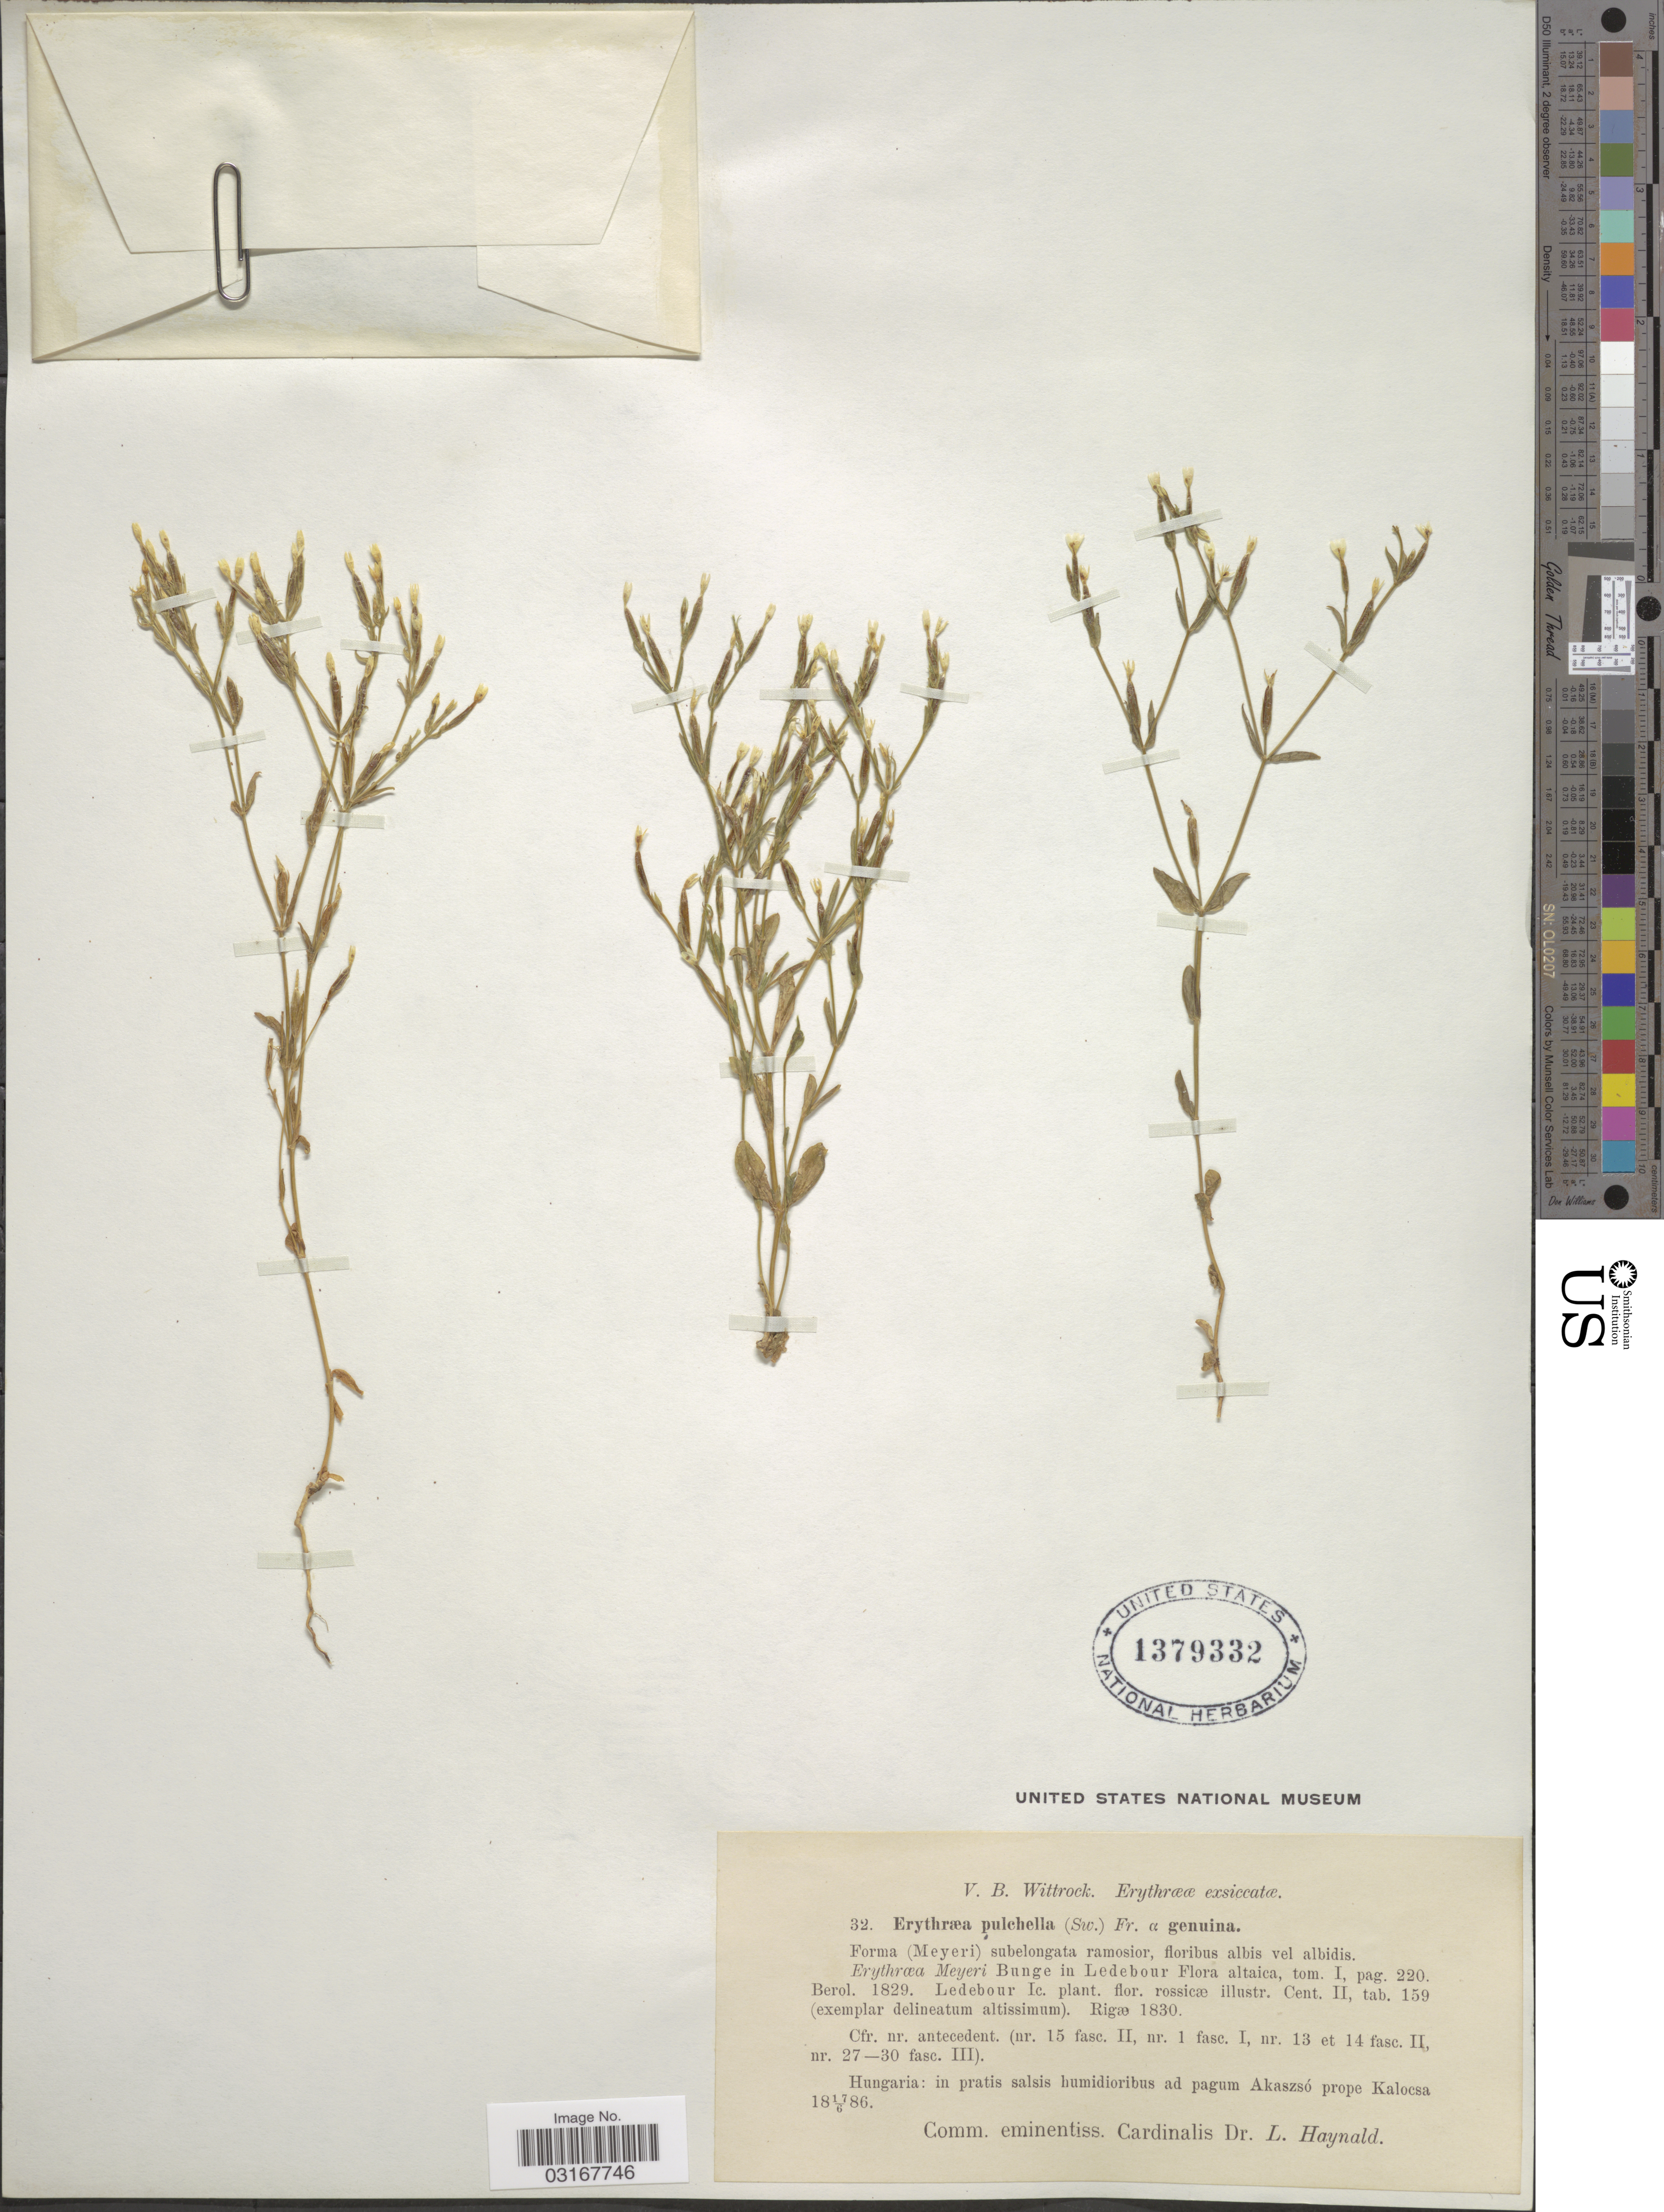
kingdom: Plantae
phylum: Tracheophyta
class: Magnoliopsida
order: Gentianales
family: Gentianaceae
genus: Centaurium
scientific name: Centaurium pulchellum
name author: (Sw.) Druce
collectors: V. Wittrock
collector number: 32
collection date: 1886-06-17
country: Hungary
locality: In pratis salsis humidioribus ad pagum Akaszsó prope Kalocsa.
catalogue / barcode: US 1379332